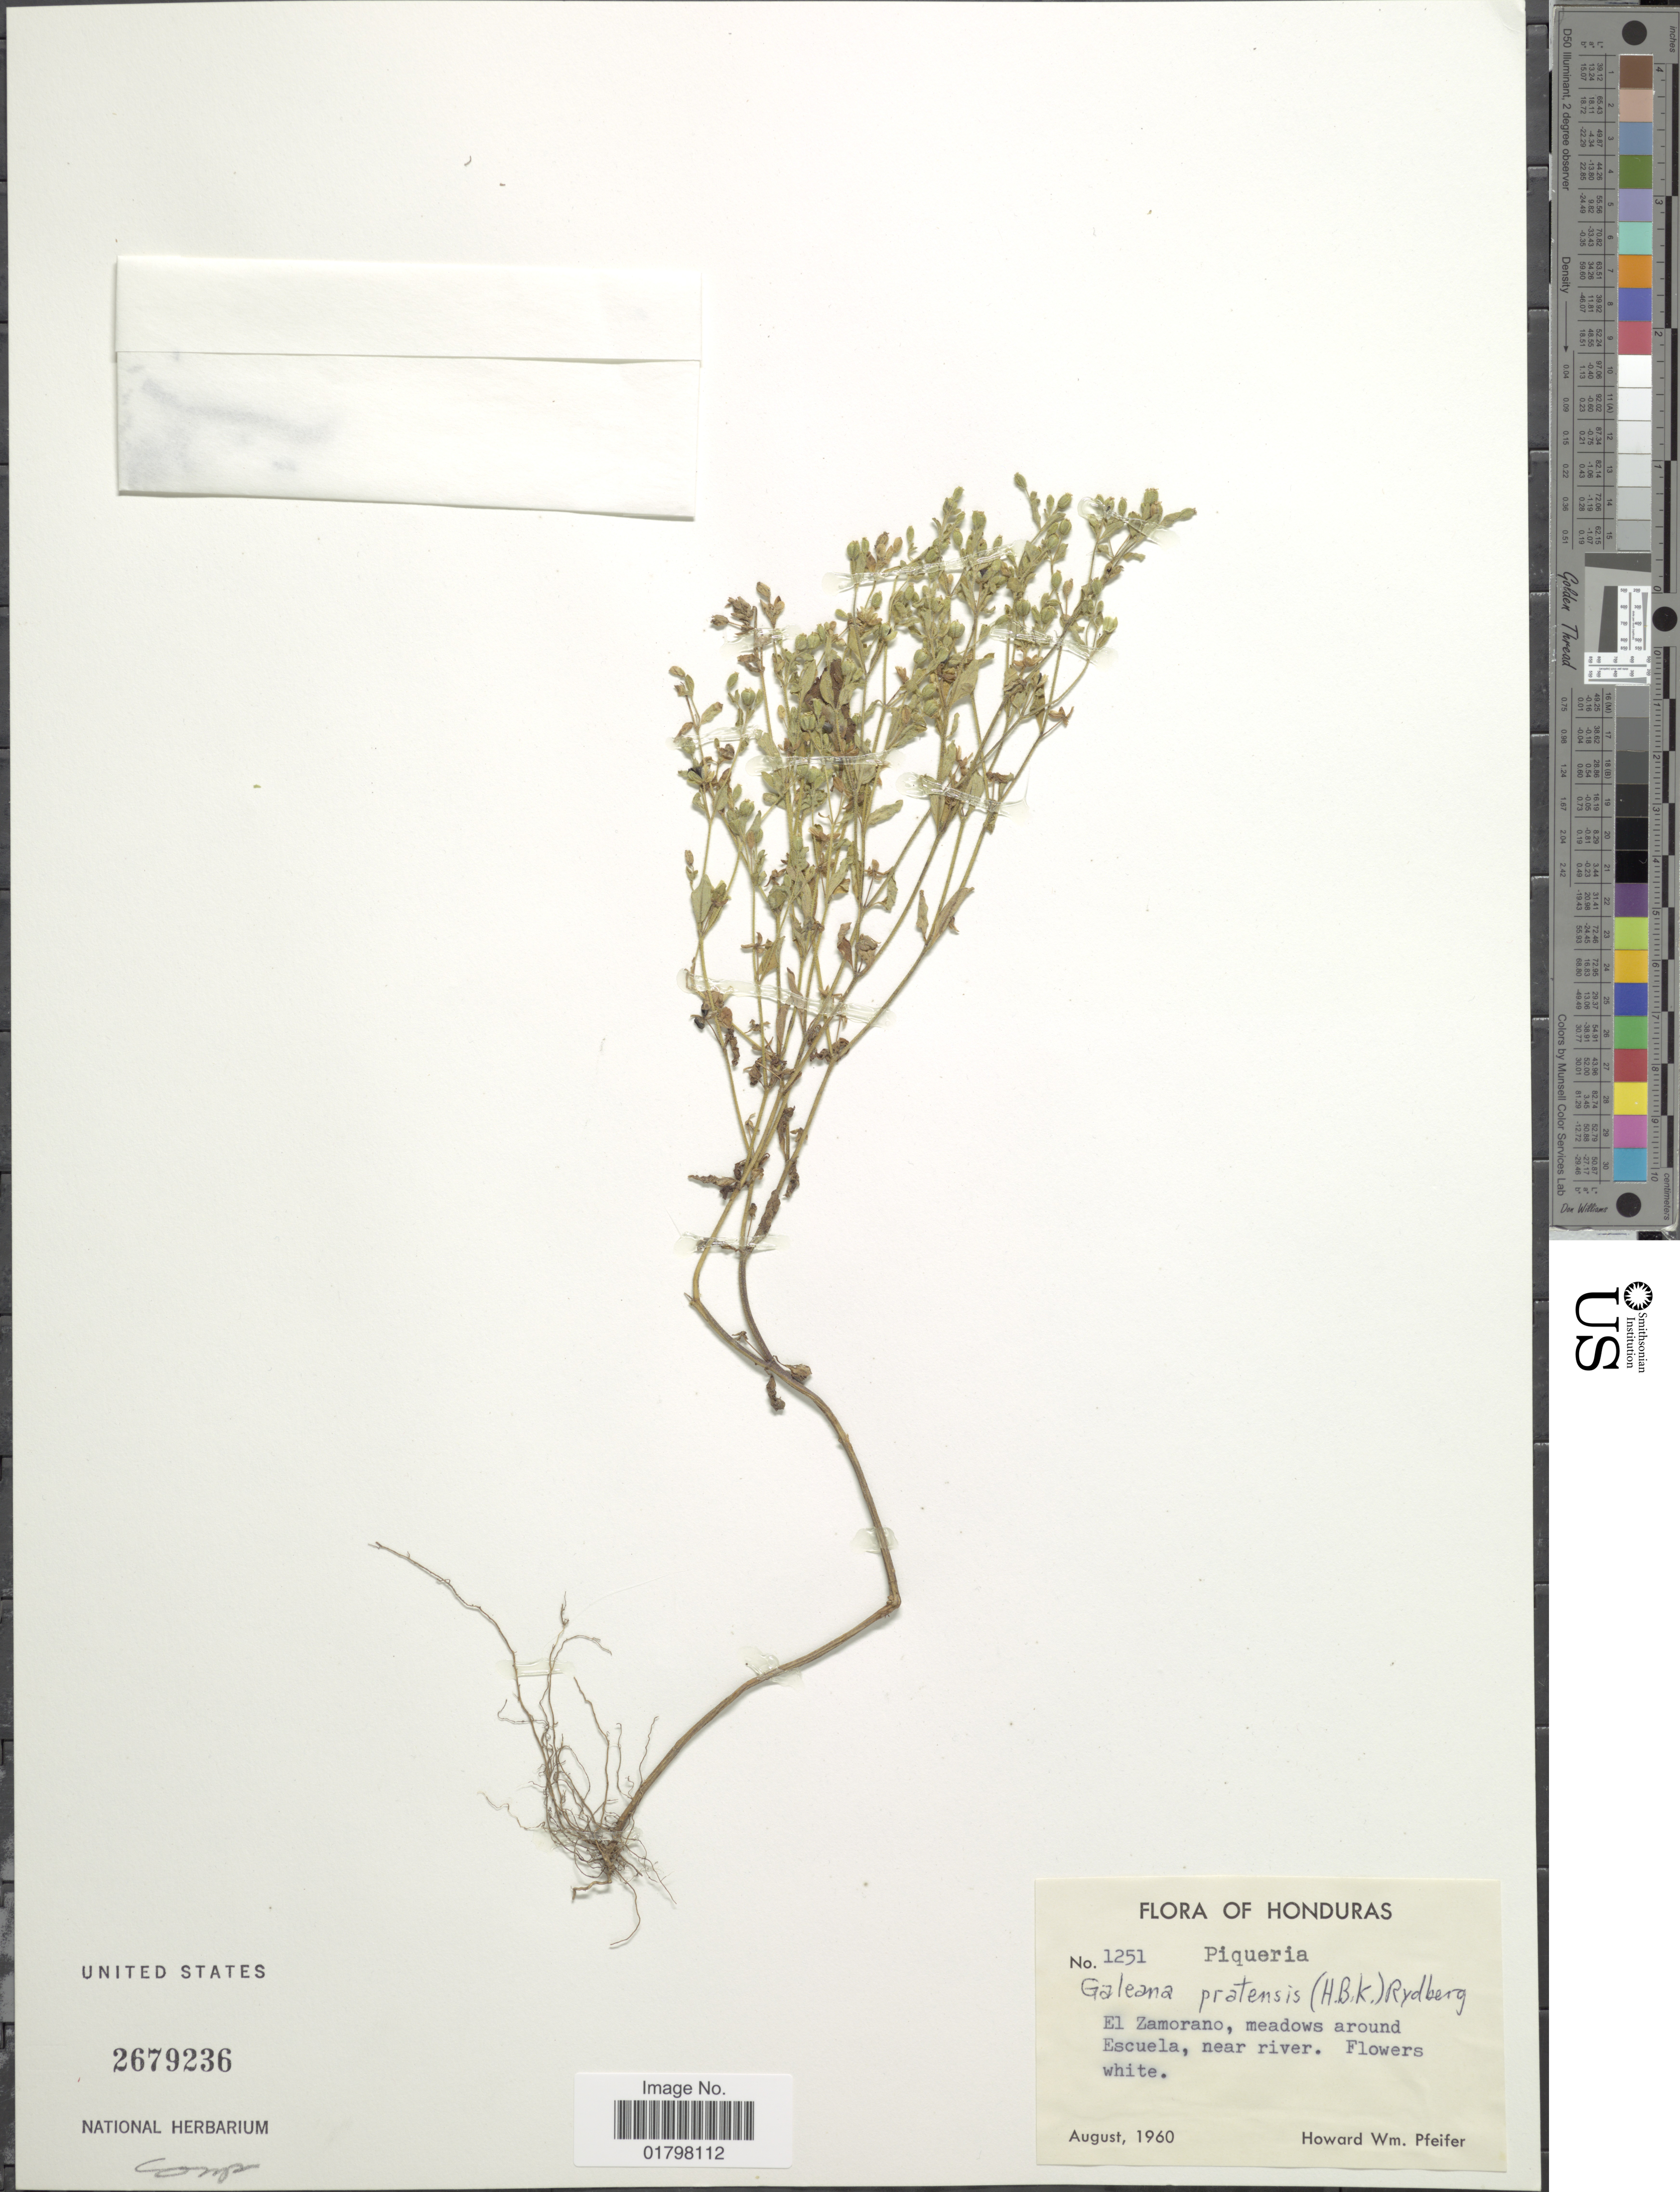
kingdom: Plantae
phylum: Tracheophyta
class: Magnoliopsida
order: Asterales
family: Asteraceae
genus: Galeana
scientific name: Galeana pratensis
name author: (Kunth) Rydb.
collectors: H. W. Pfeifer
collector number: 1251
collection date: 1960-08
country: Honduras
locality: El Zamorano, meadows around Escuela, near river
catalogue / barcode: US 2679236